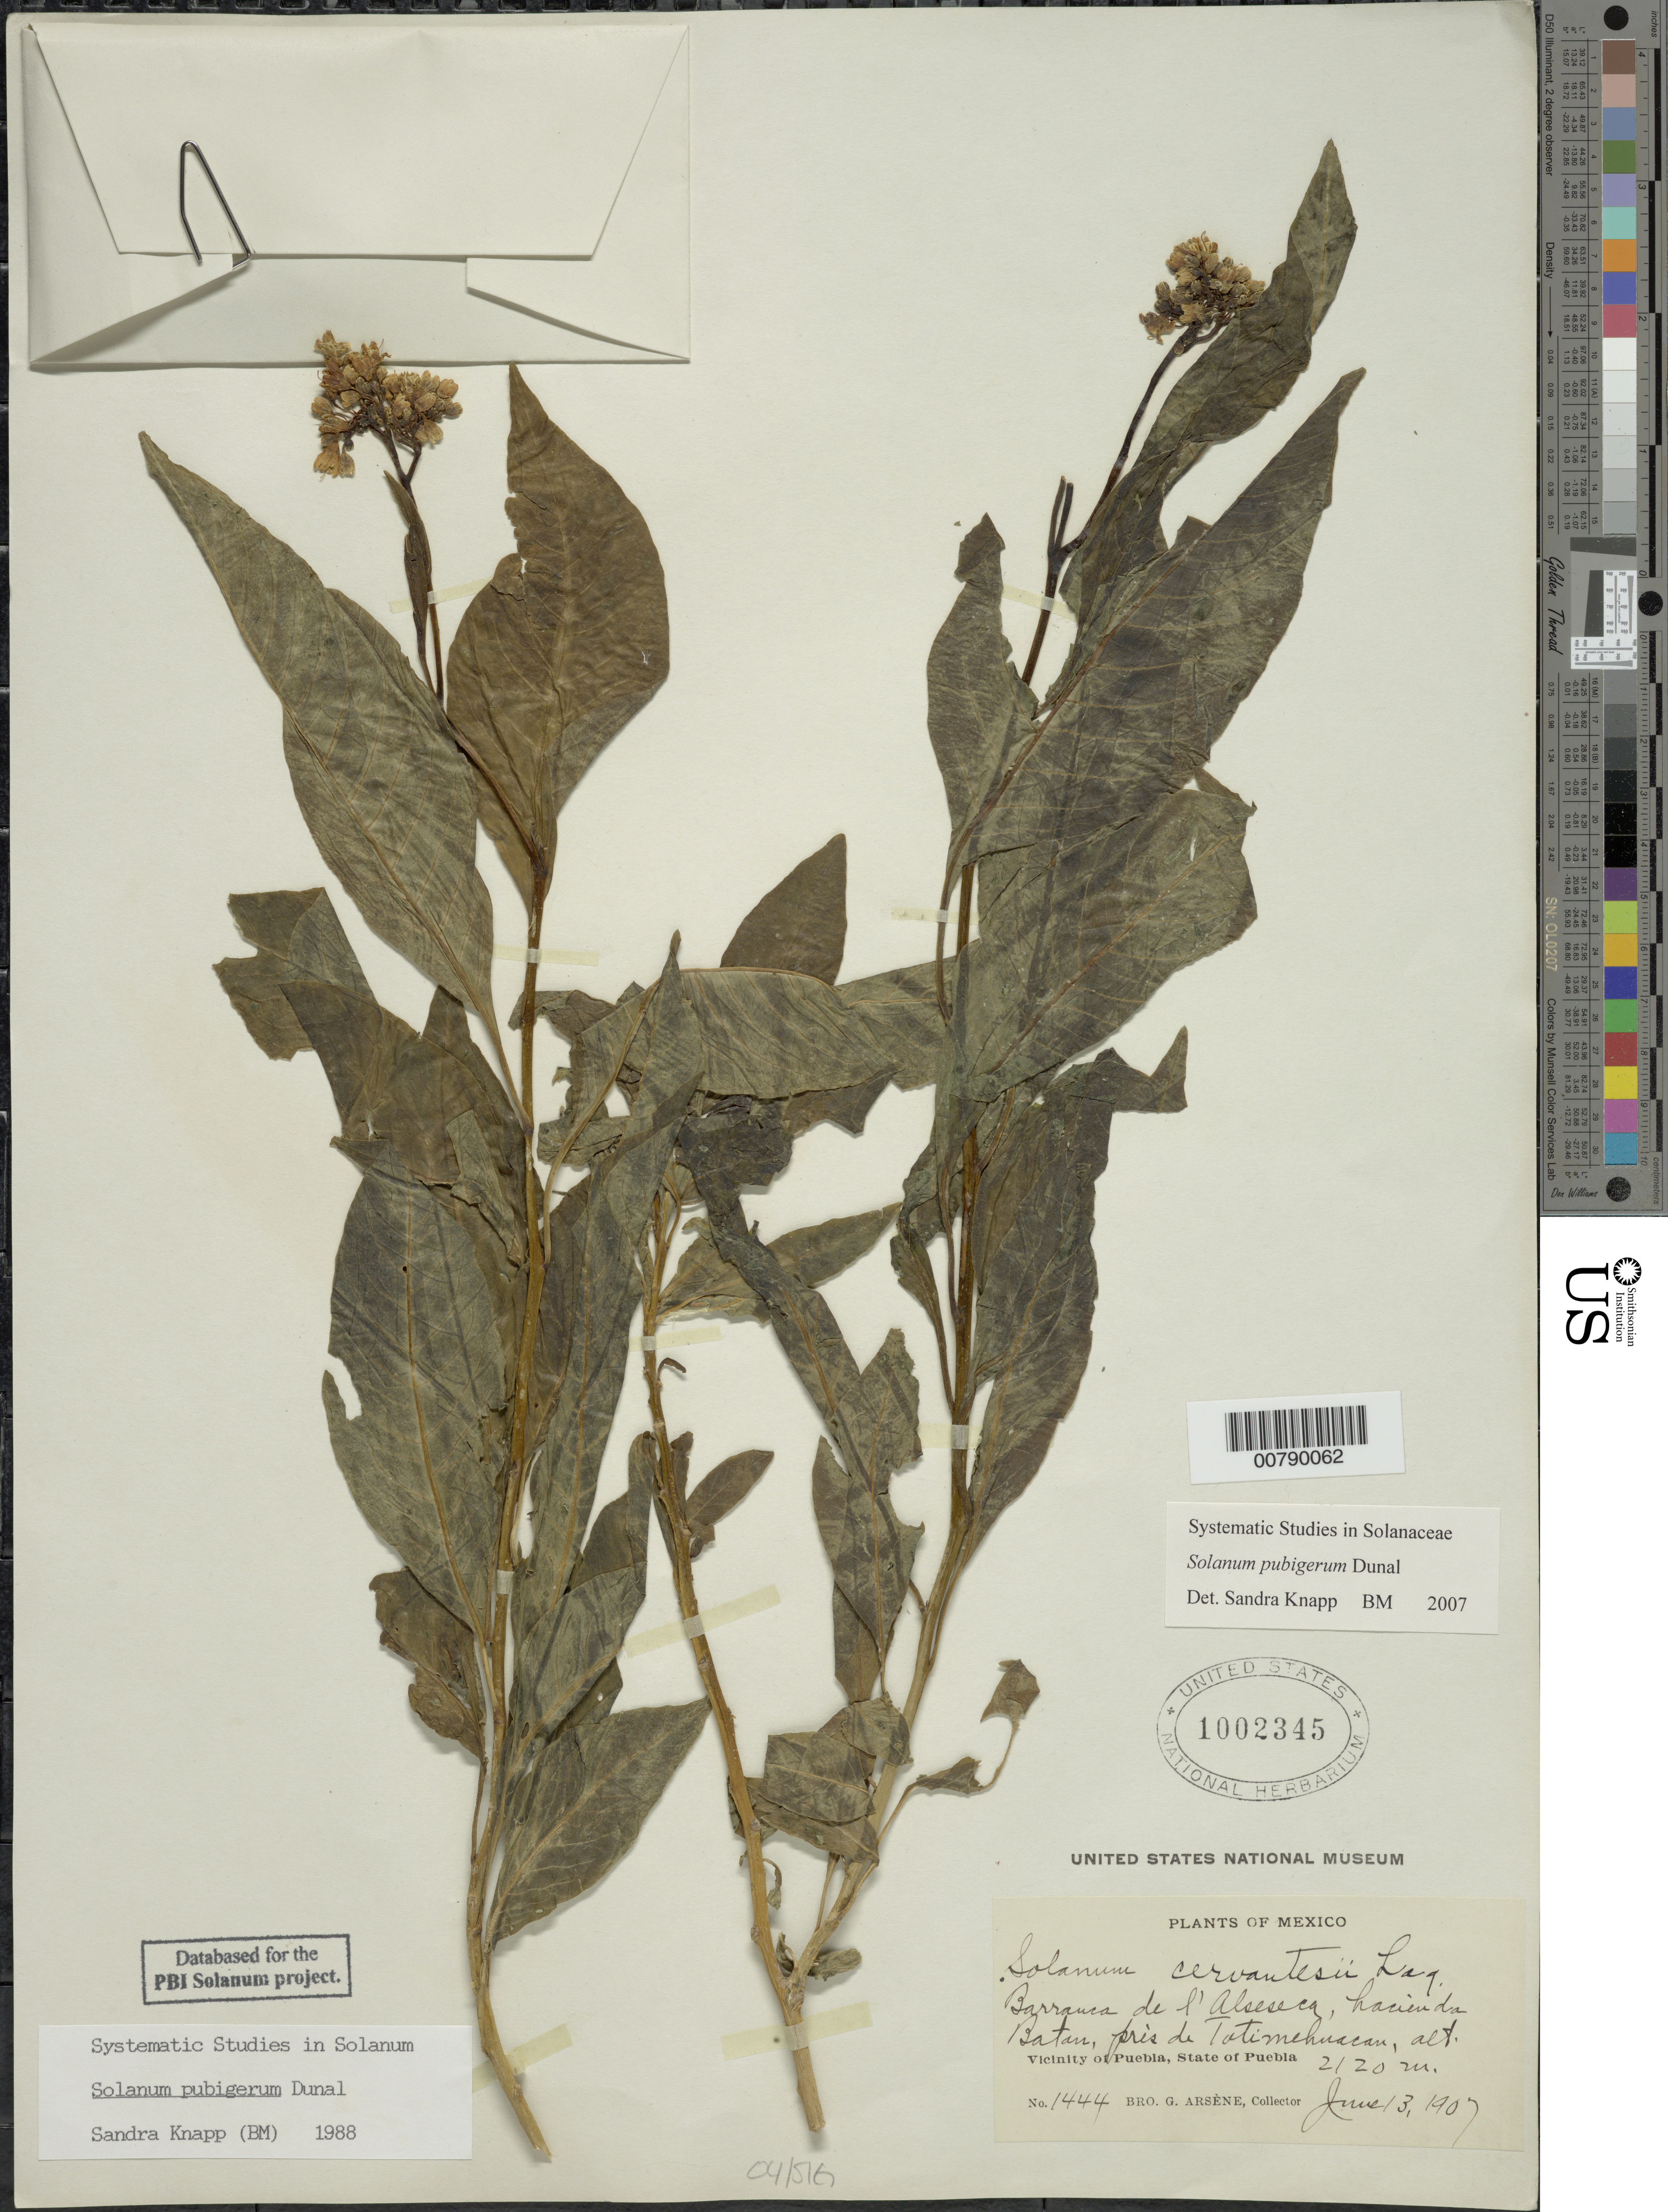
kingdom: Plantae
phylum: Tracheophyta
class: Magnoliopsida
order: Solanales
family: Solanaceae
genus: Solanum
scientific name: Solanum pubigerum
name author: Dunal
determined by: Knapp, S. D.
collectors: Bro. G. Arsène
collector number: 1444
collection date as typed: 13 Jun 1907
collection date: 1907-06-13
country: Mexico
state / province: Puebla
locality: Barranca de L'Alsesec, hacienda Batan, pres de Totimehuacan. Vicinity of Puebla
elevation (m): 2120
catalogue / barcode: US 1002345